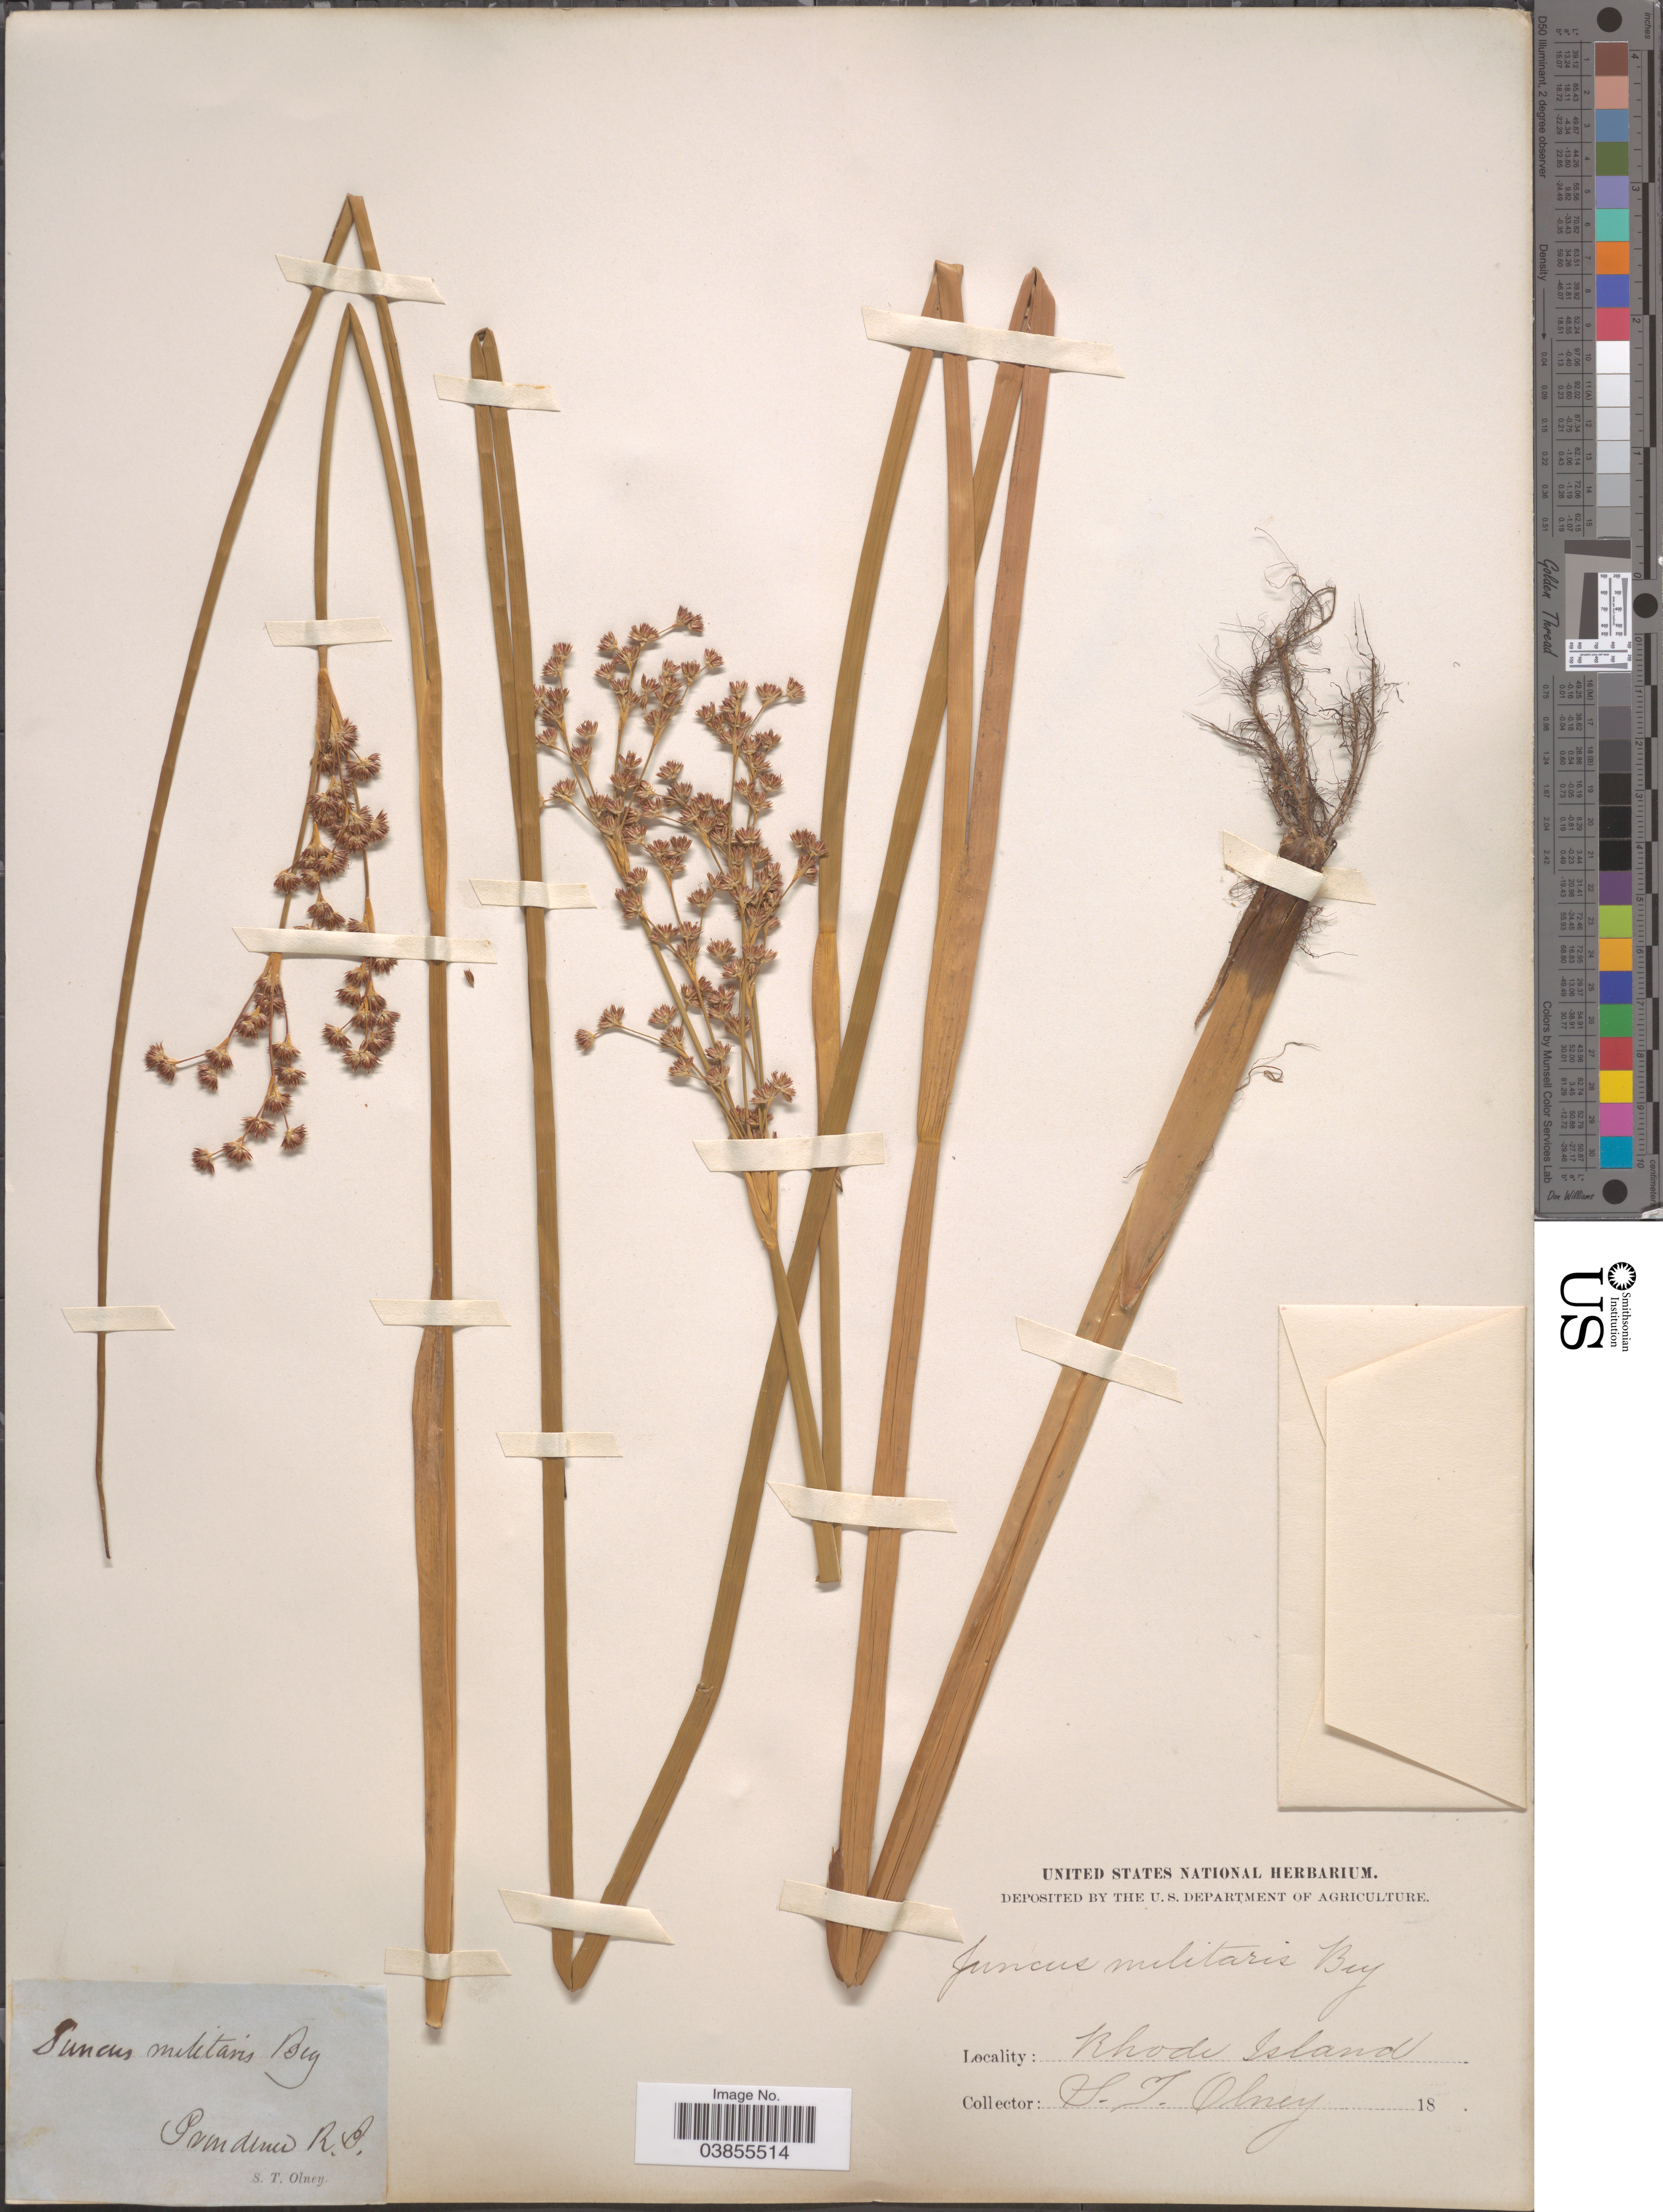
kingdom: Plantae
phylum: Tracheophyta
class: Liliopsida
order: Poales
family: Juncaceae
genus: Juncus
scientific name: Juncus militaris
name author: Bigelow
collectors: S. Olney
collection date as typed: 18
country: United States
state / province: Rhode Island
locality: Providence.